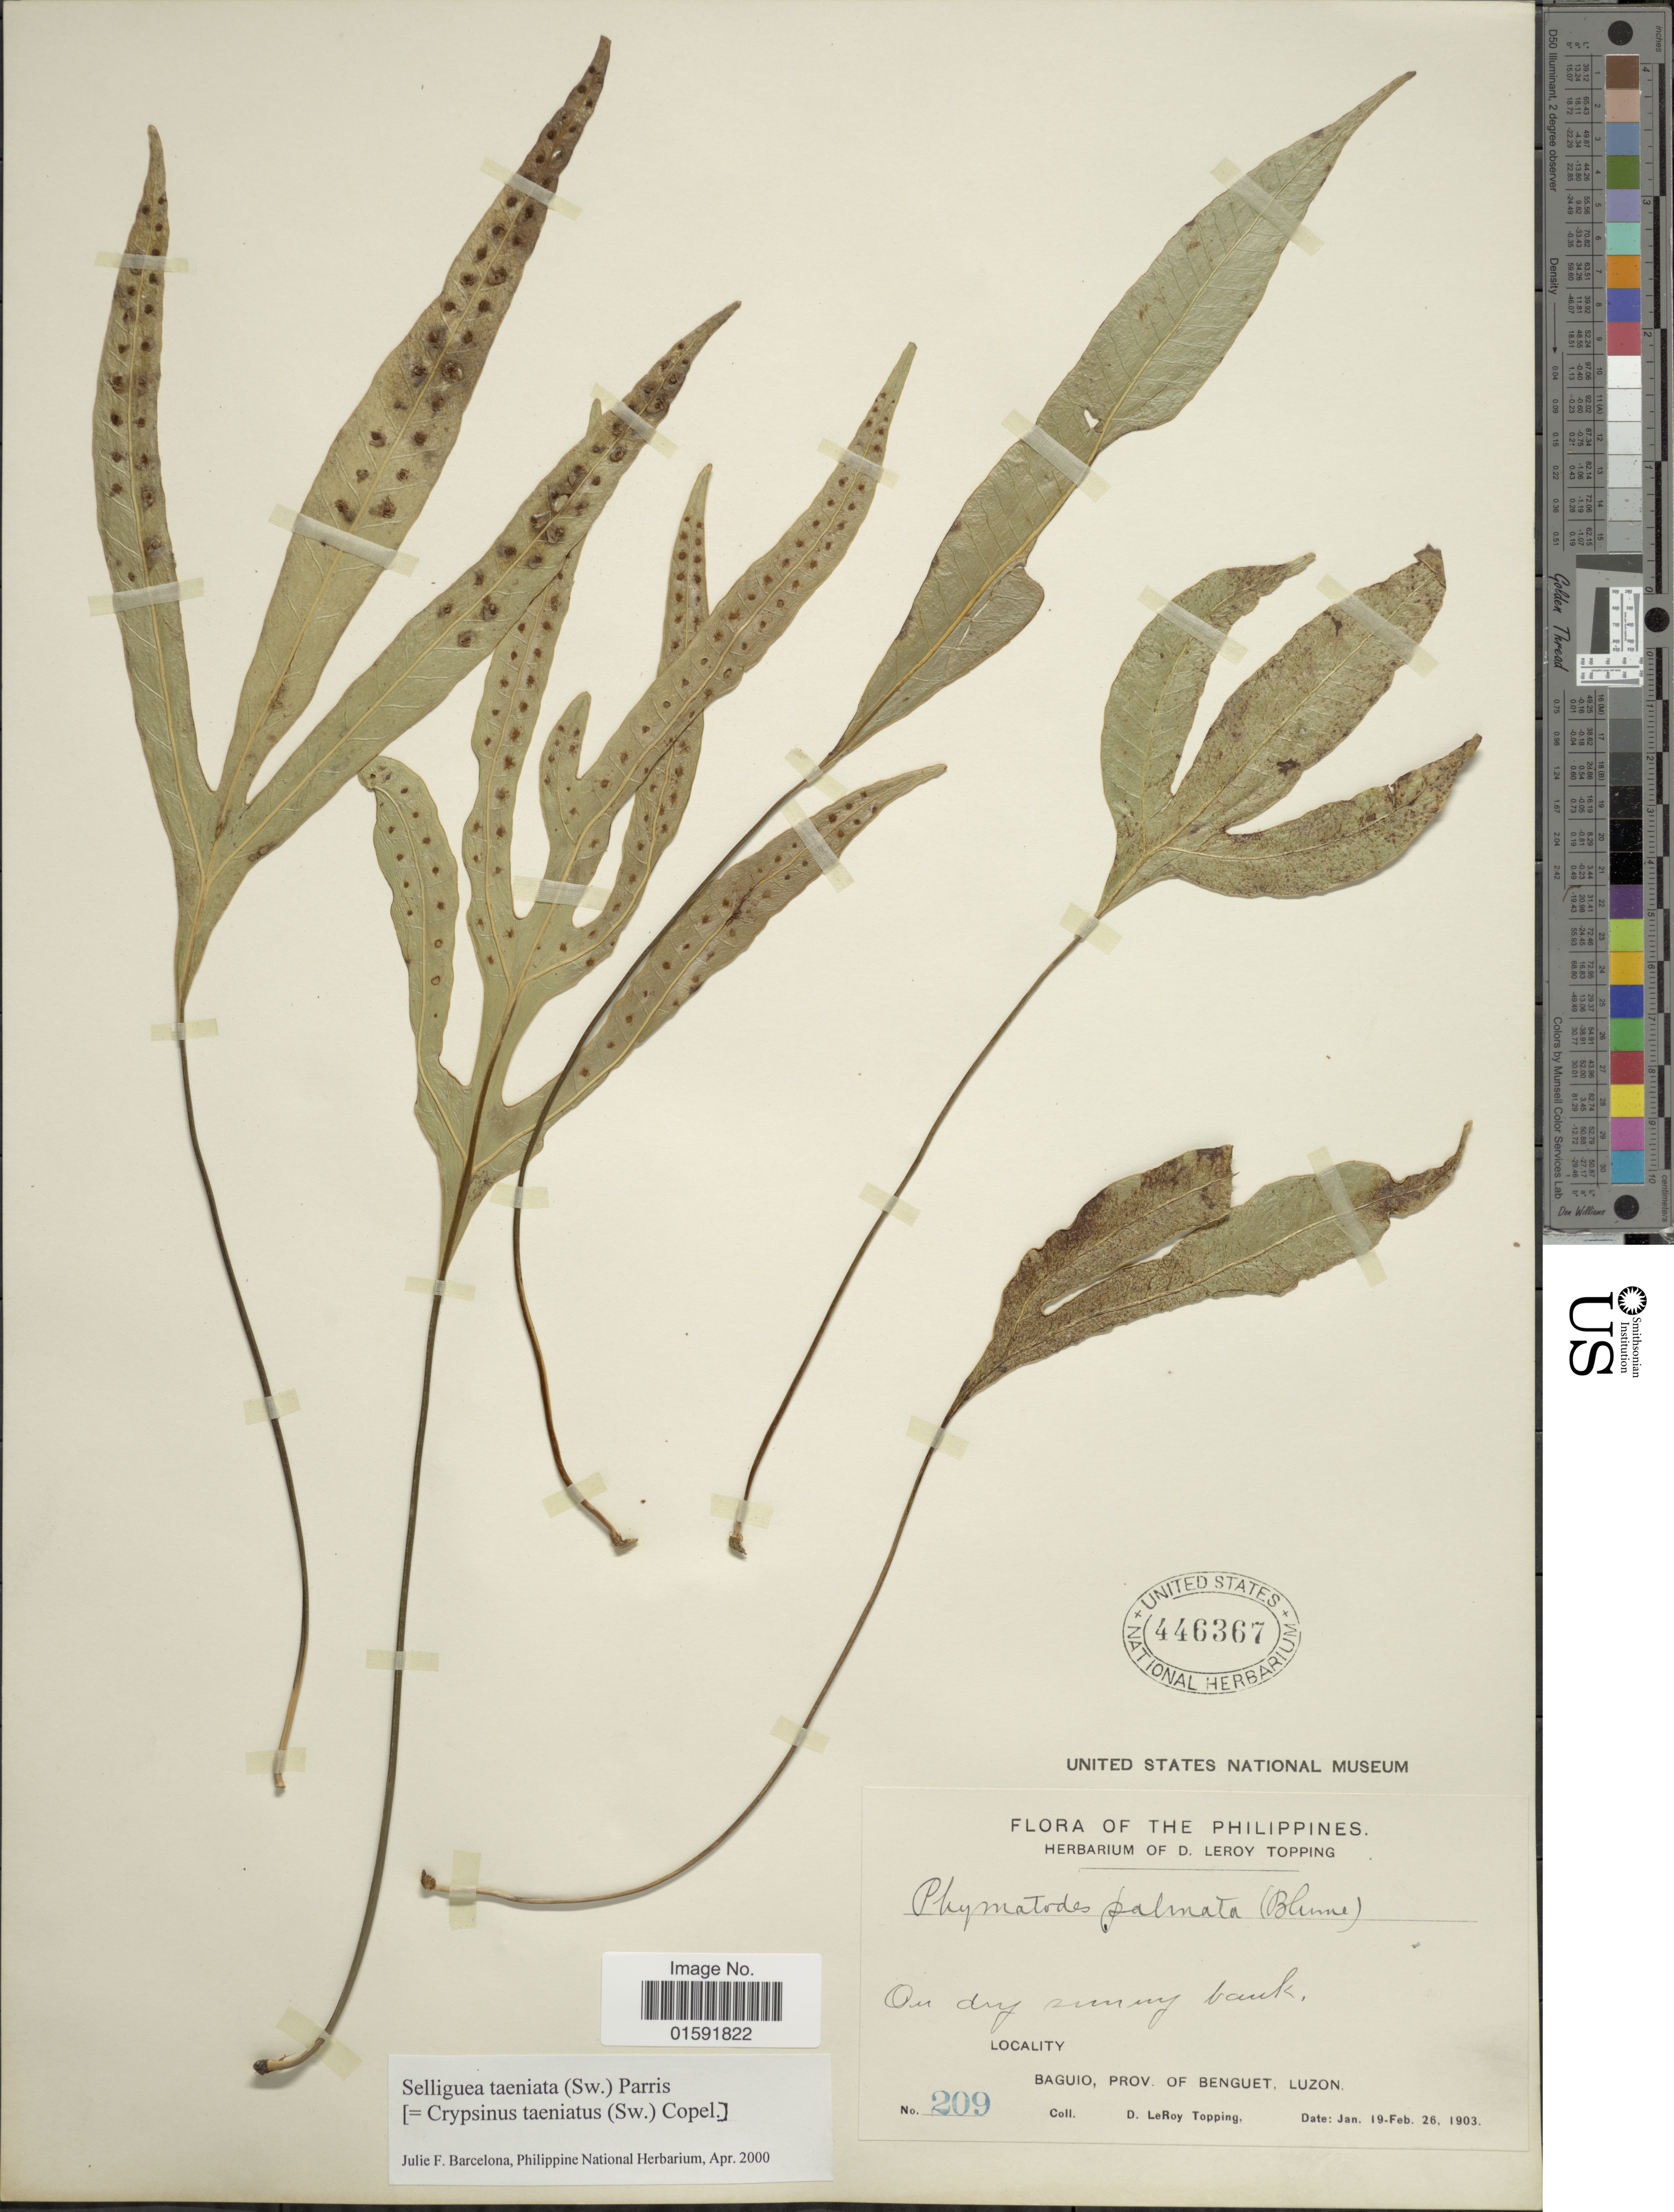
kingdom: Plantae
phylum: Tracheophyta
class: Polypodiopsida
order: Polypodiales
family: Polypodiaceae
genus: Selliguea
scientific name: Selliguea taeniata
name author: Parris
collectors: D. L. Topping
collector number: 209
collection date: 1903-01-19/1903-02-20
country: Philippines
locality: Baguio, Prov. of Benguet, Luzon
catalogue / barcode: US 446367